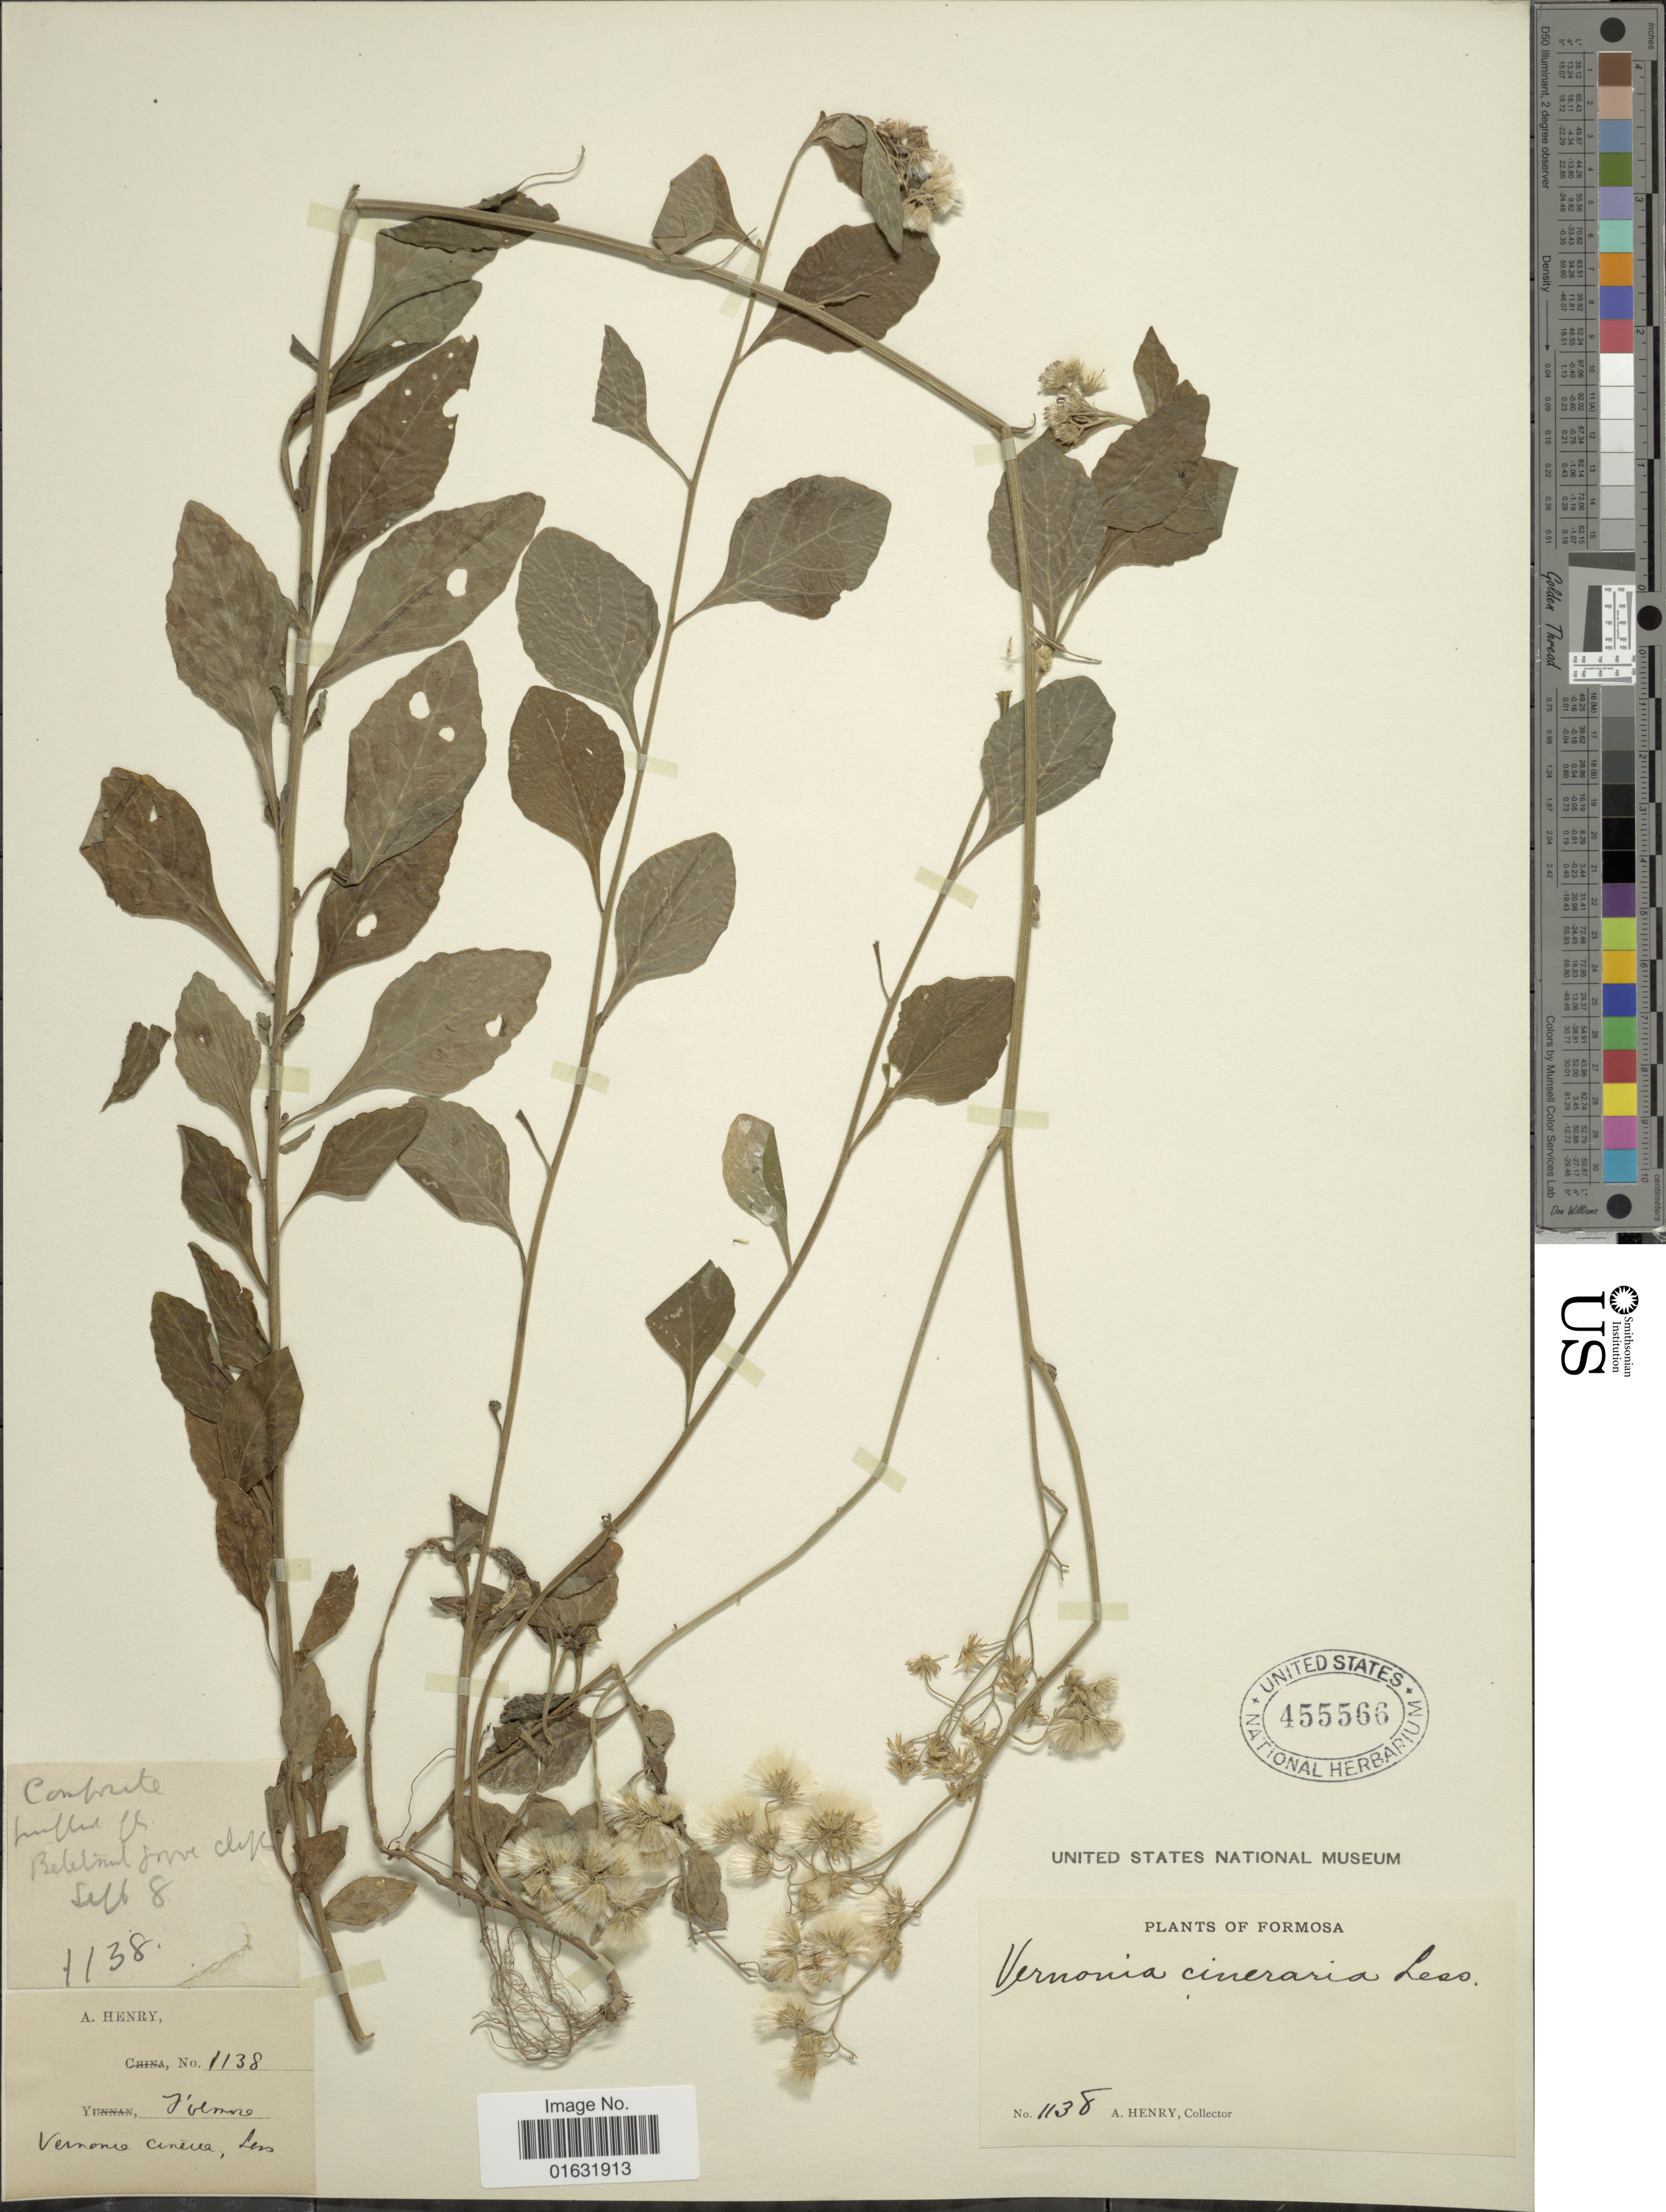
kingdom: Plantae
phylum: Tracheophyta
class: Magnoliopsida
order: Asterales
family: Asteraceae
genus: Cyanthillium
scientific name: Cyanthillium cinereum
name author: (L.) H. Rob.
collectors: A. Henry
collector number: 1138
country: Taiwan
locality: Formosa. Betelnut grove cliffs.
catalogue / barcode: US 455566